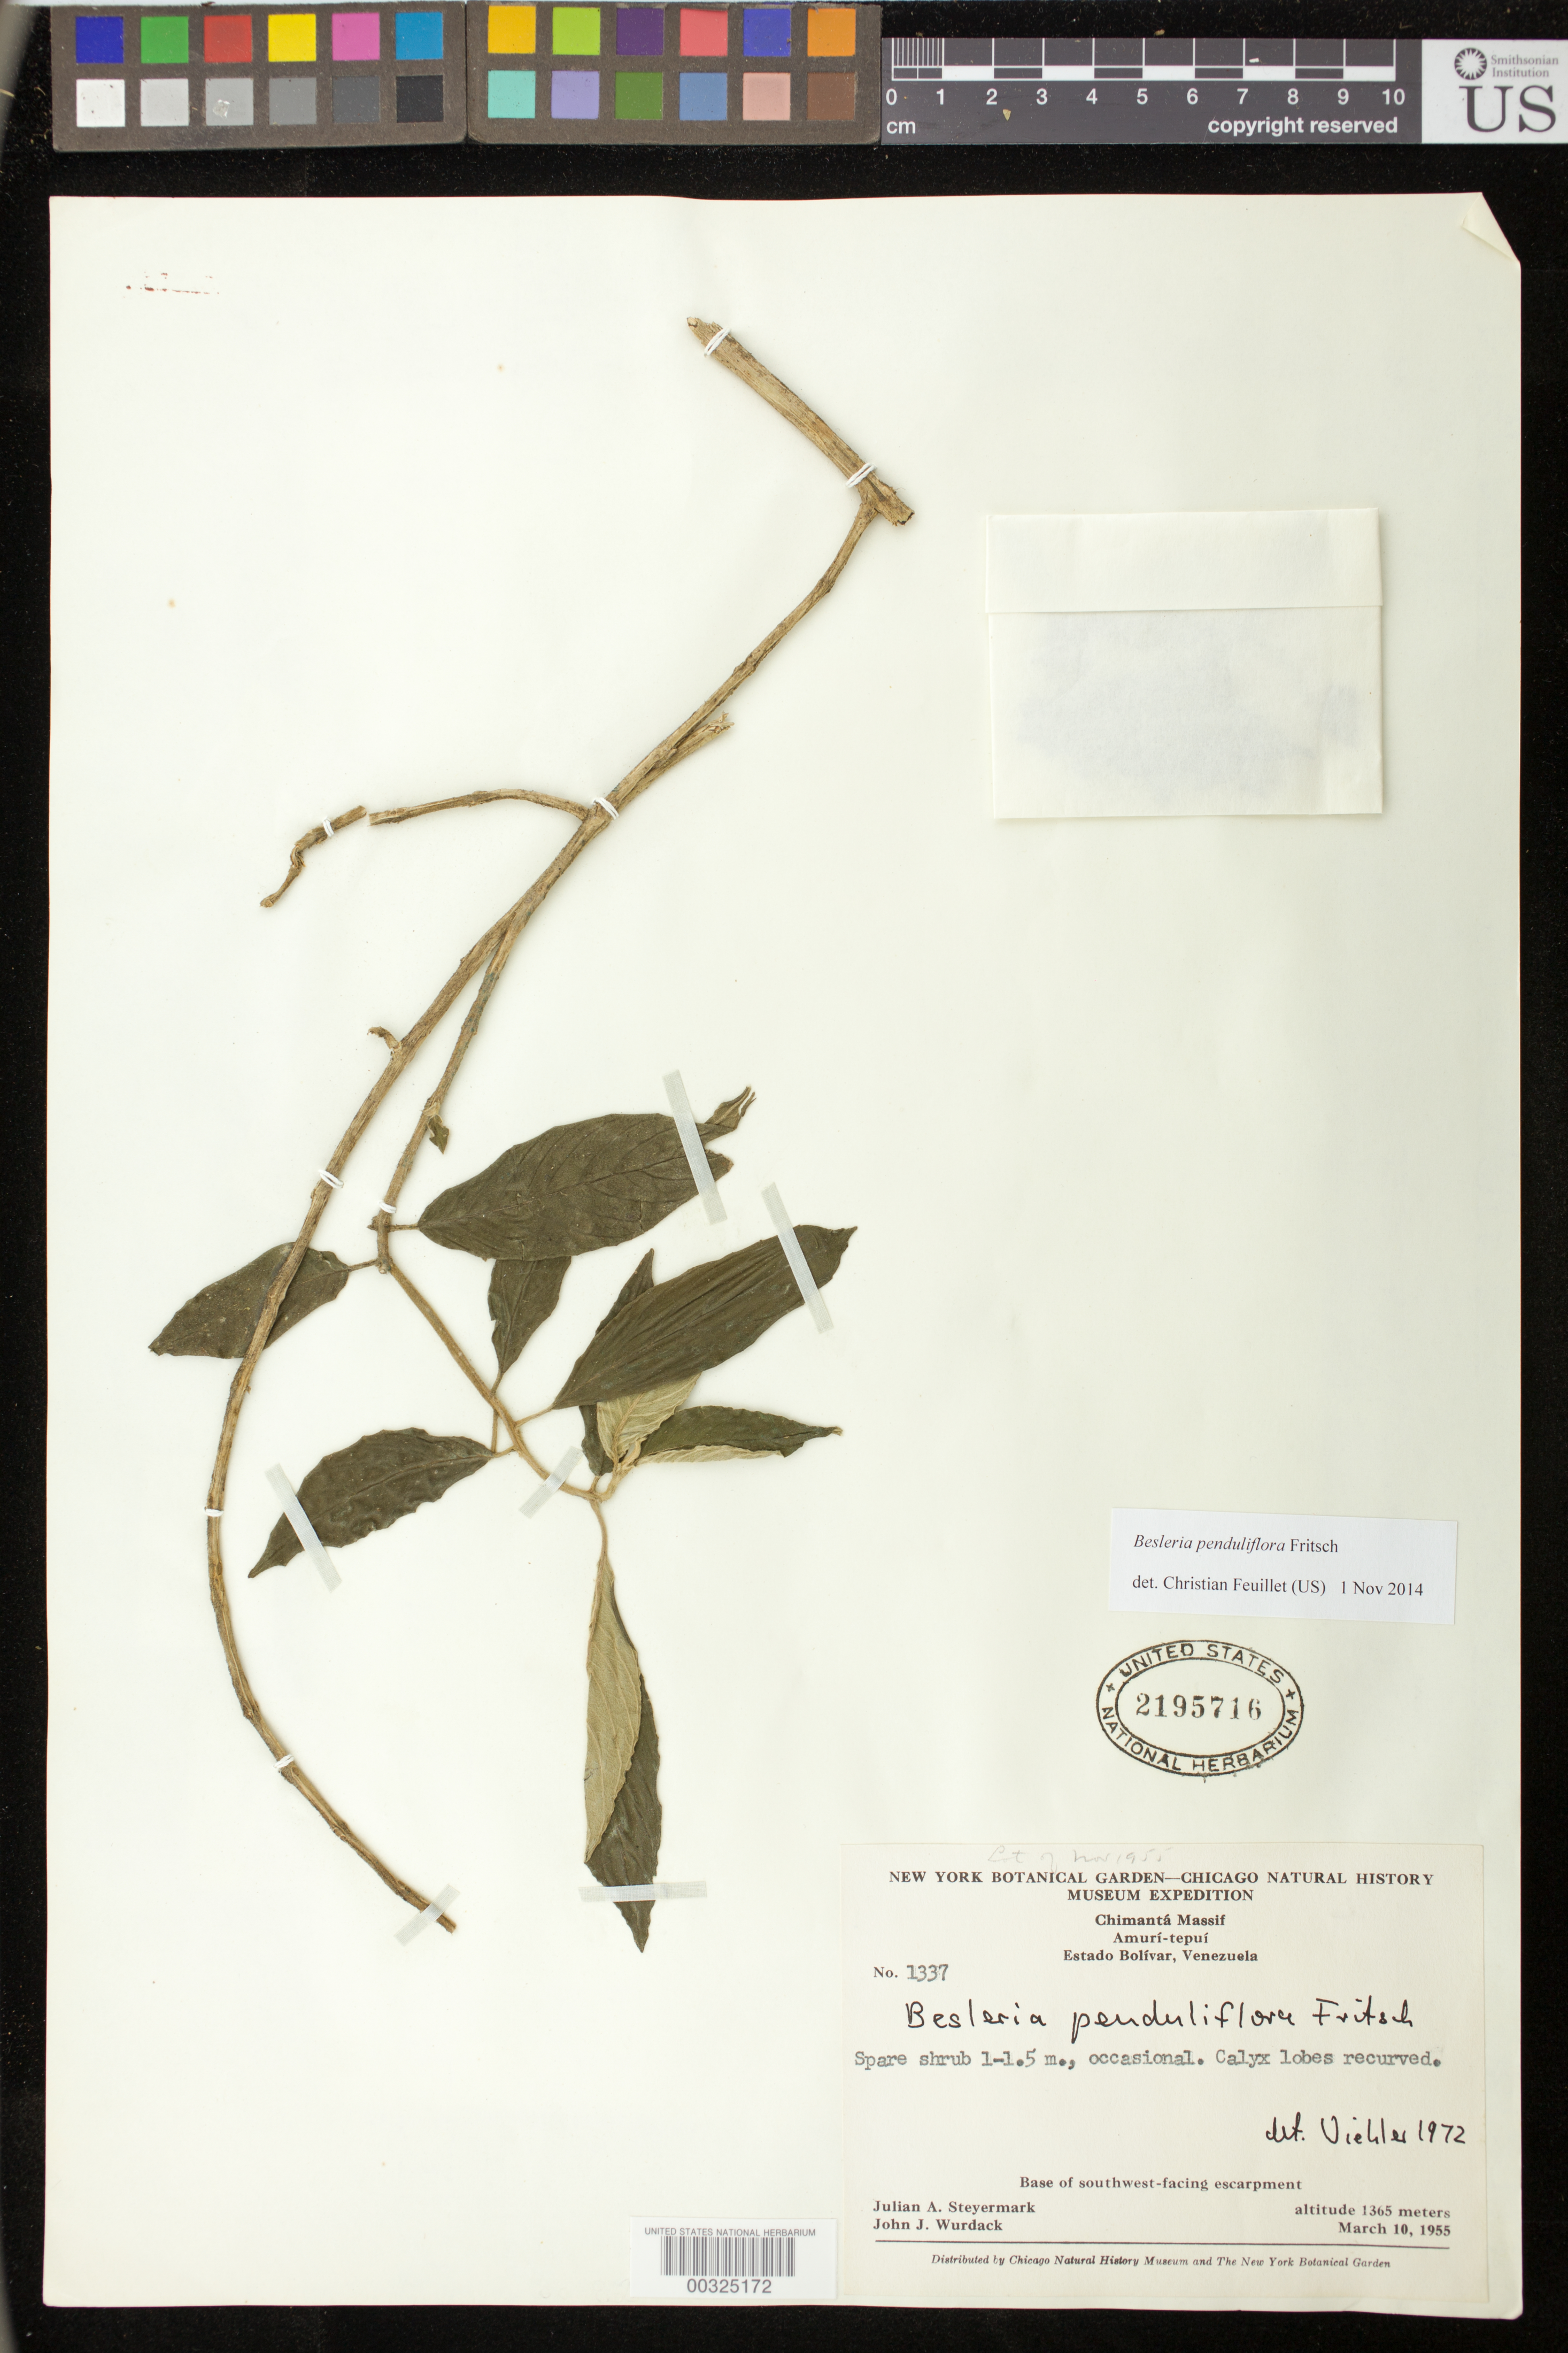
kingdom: Plantae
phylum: Tracheophyta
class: Magnoliopsida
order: Lamiales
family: Gesneriaceae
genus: Besleria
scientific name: Besleria penduliflora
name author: Fritsch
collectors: J. Steyermark & J. J. Wurdack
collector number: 1337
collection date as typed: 10 Mar 1955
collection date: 1955-03-10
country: Venezuela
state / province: Bolívar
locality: Chimanta Massif, Amuri-tepui, base of SW-facing escarpment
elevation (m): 1365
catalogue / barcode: US 2195716